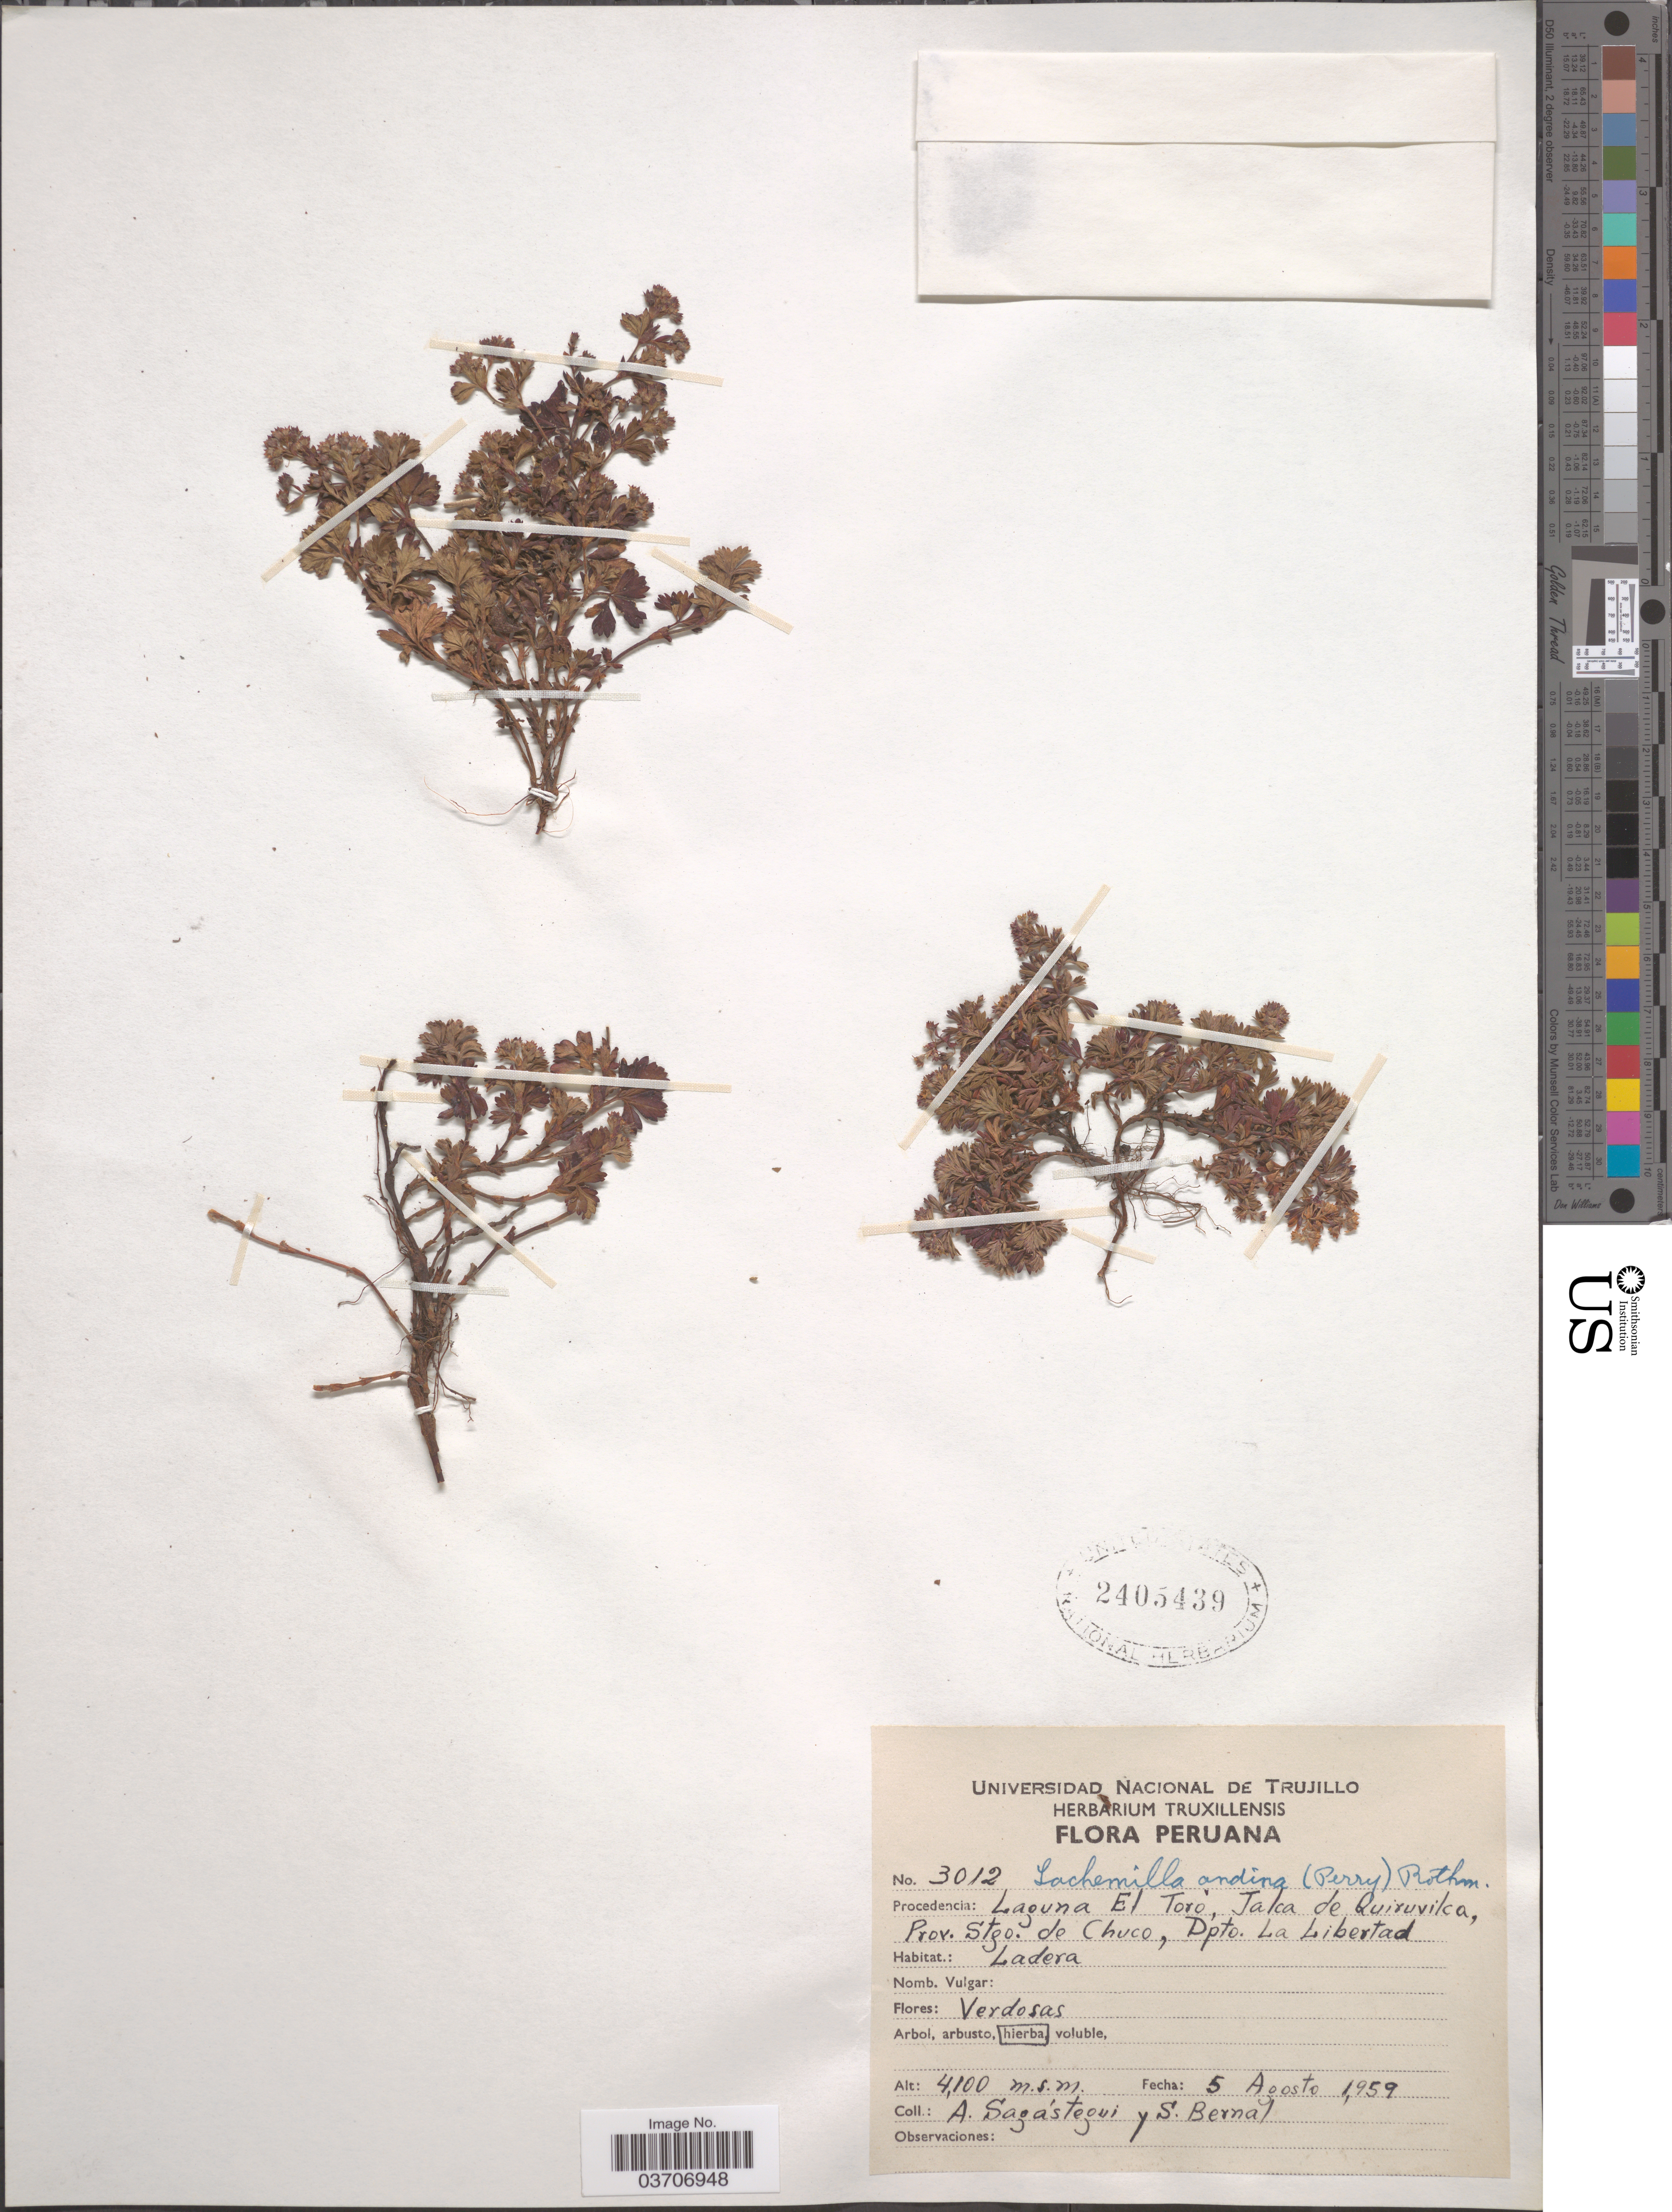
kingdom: Plantae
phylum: Tracheophyta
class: Magnoliopsida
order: Rosales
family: Rosaceae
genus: Lachemilla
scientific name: Lachemilla andina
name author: (L.M. Perry) Rothm.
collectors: A. Sagástequi & S. Bernal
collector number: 3012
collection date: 1959-08-05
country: Peru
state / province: La Libertad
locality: Laguna El Toro, Talca de Quiruvilca, Prov. Stgo. de Chuco, Dpto. La Libertad.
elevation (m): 4100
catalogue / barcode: US 2405439